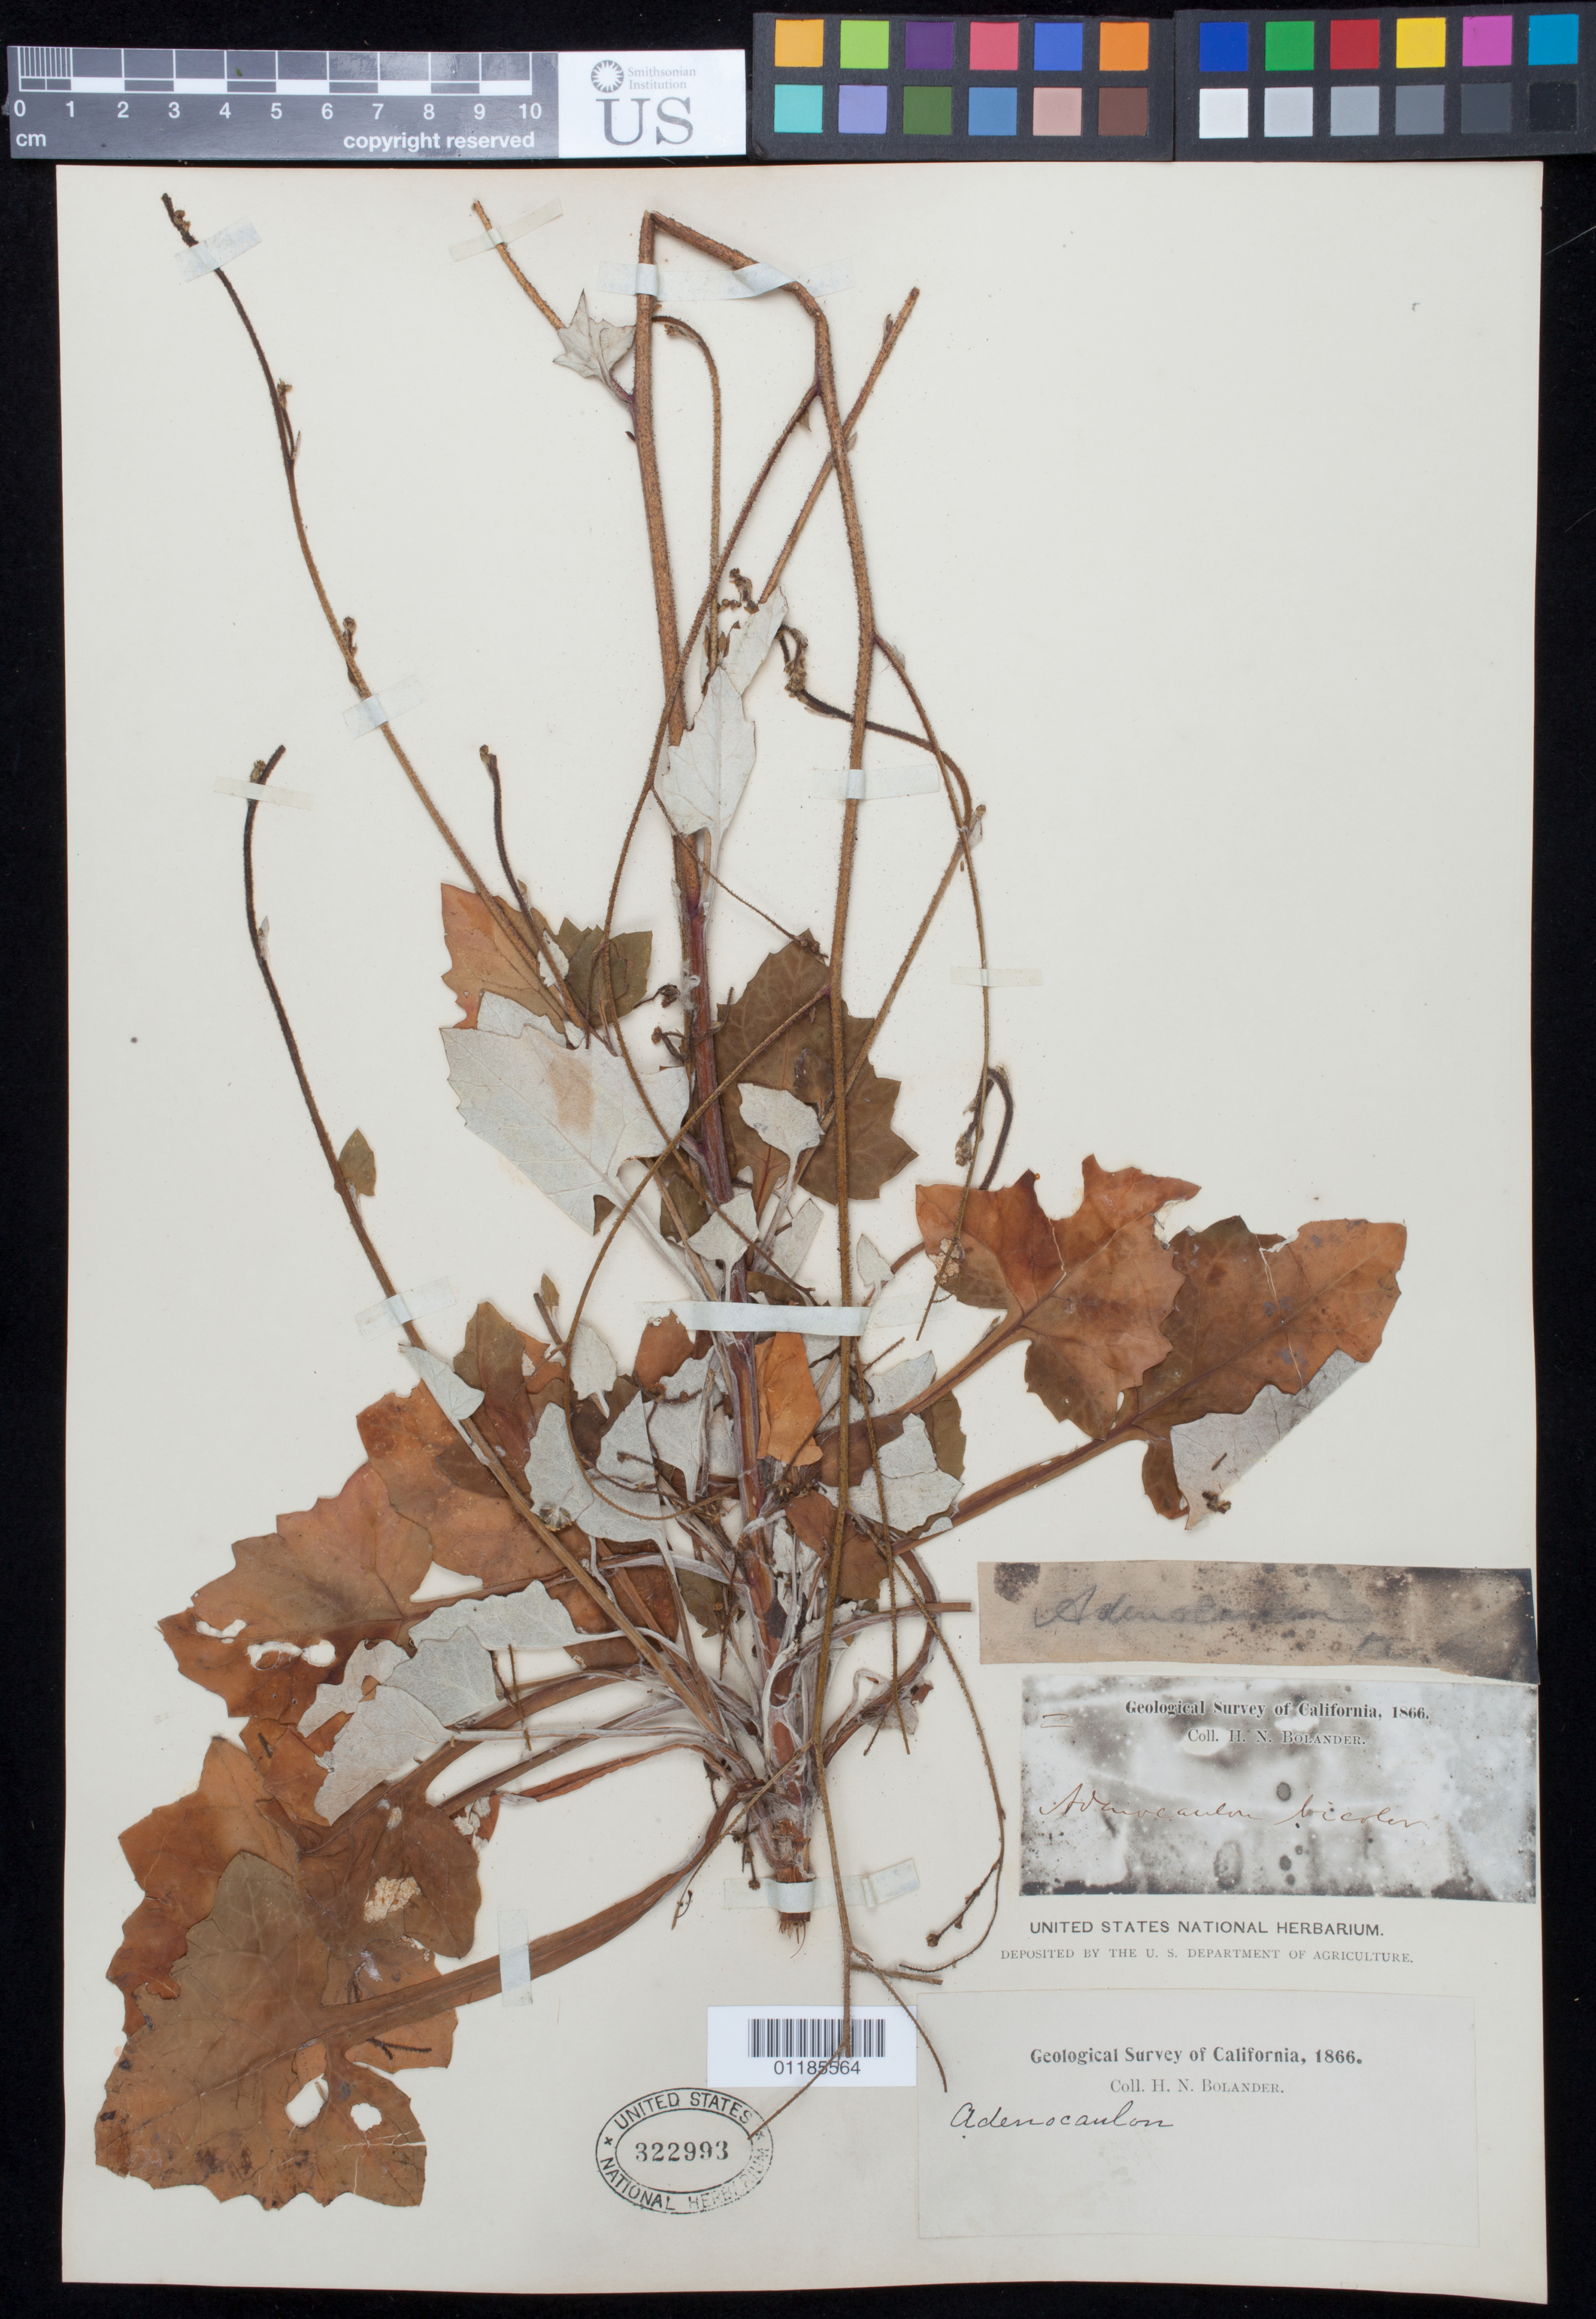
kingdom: Plantae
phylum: Tracheophyta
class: Magnoliopsida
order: Asterales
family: Asteraceae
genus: Adenocaulon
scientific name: Adenocaulon bicolor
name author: Hook.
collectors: H. Bolander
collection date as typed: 1866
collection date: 1866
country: United States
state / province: California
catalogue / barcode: US 322993